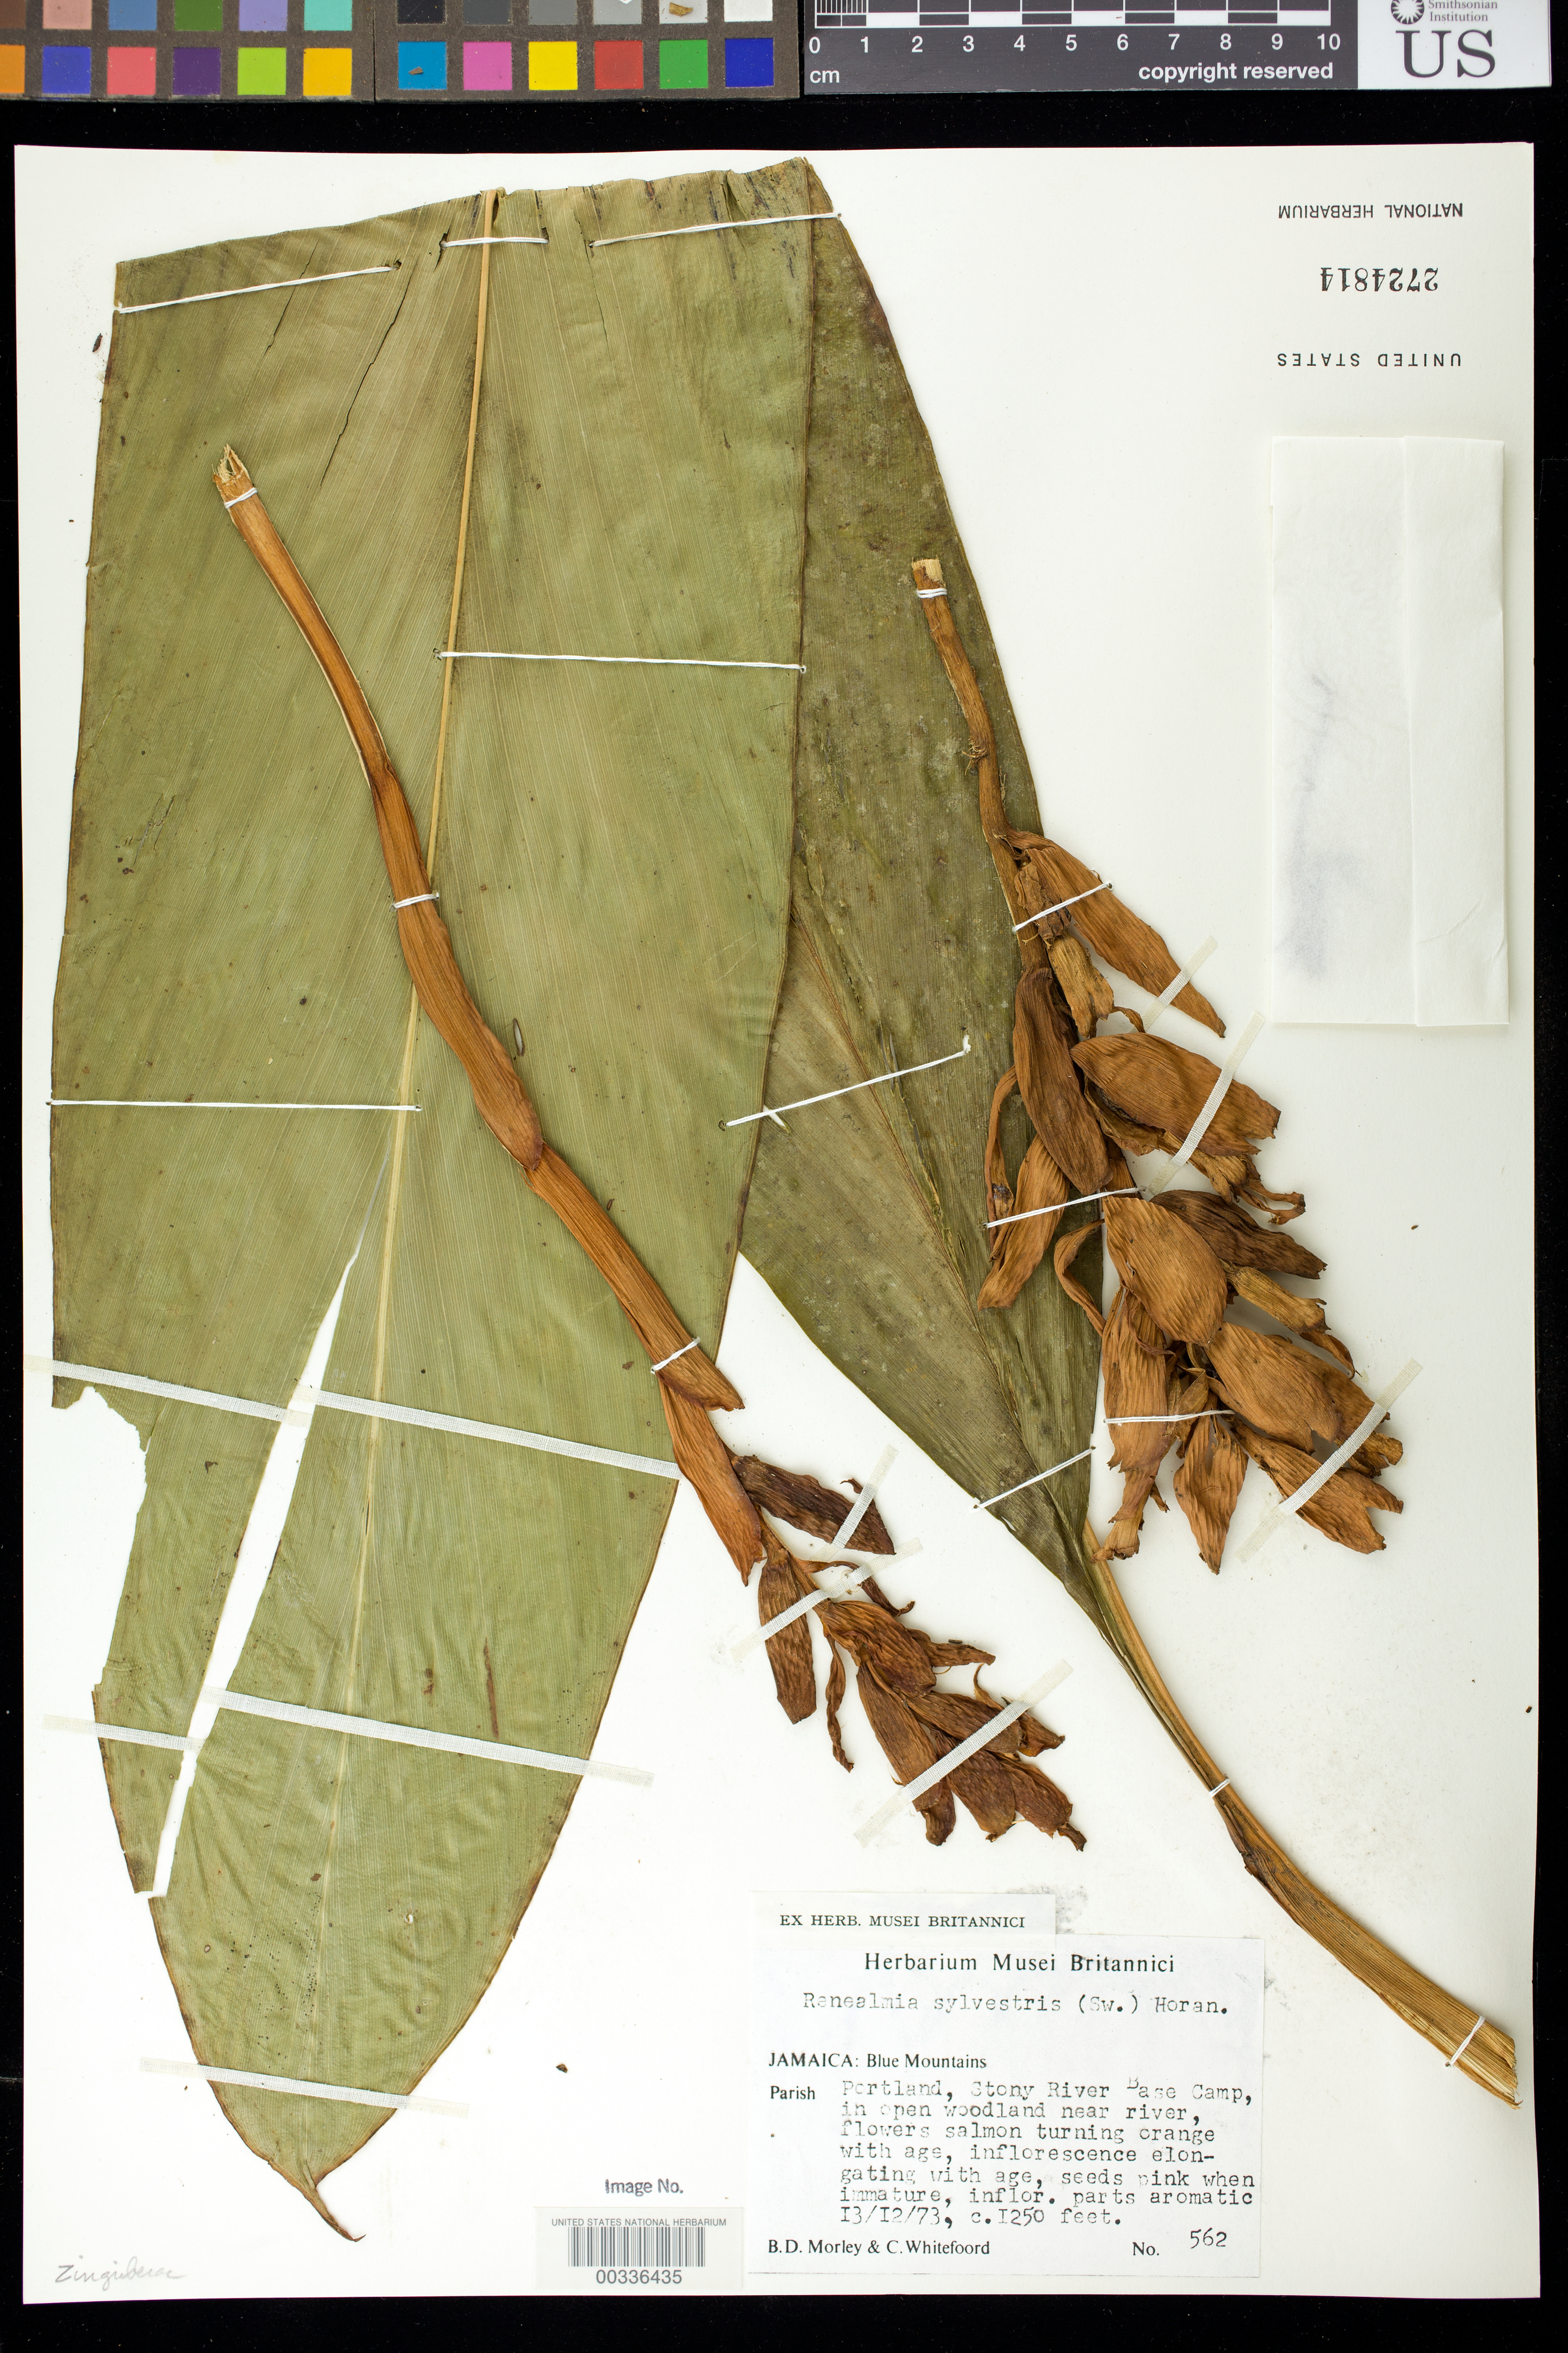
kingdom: Plantae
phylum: Tracheophyta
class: Liliopsida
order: Zingiberales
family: Zingiberaceae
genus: Renealmia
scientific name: Renealmia sylvestris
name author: Horan.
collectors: B. D. Morley & C. Whitefoord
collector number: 562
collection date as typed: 13 Dec 1973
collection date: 1973-12-13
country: Jamaica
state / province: Portland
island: Greater Antilles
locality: Blue mountains, stony river base camp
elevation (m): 381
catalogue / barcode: US 2724814